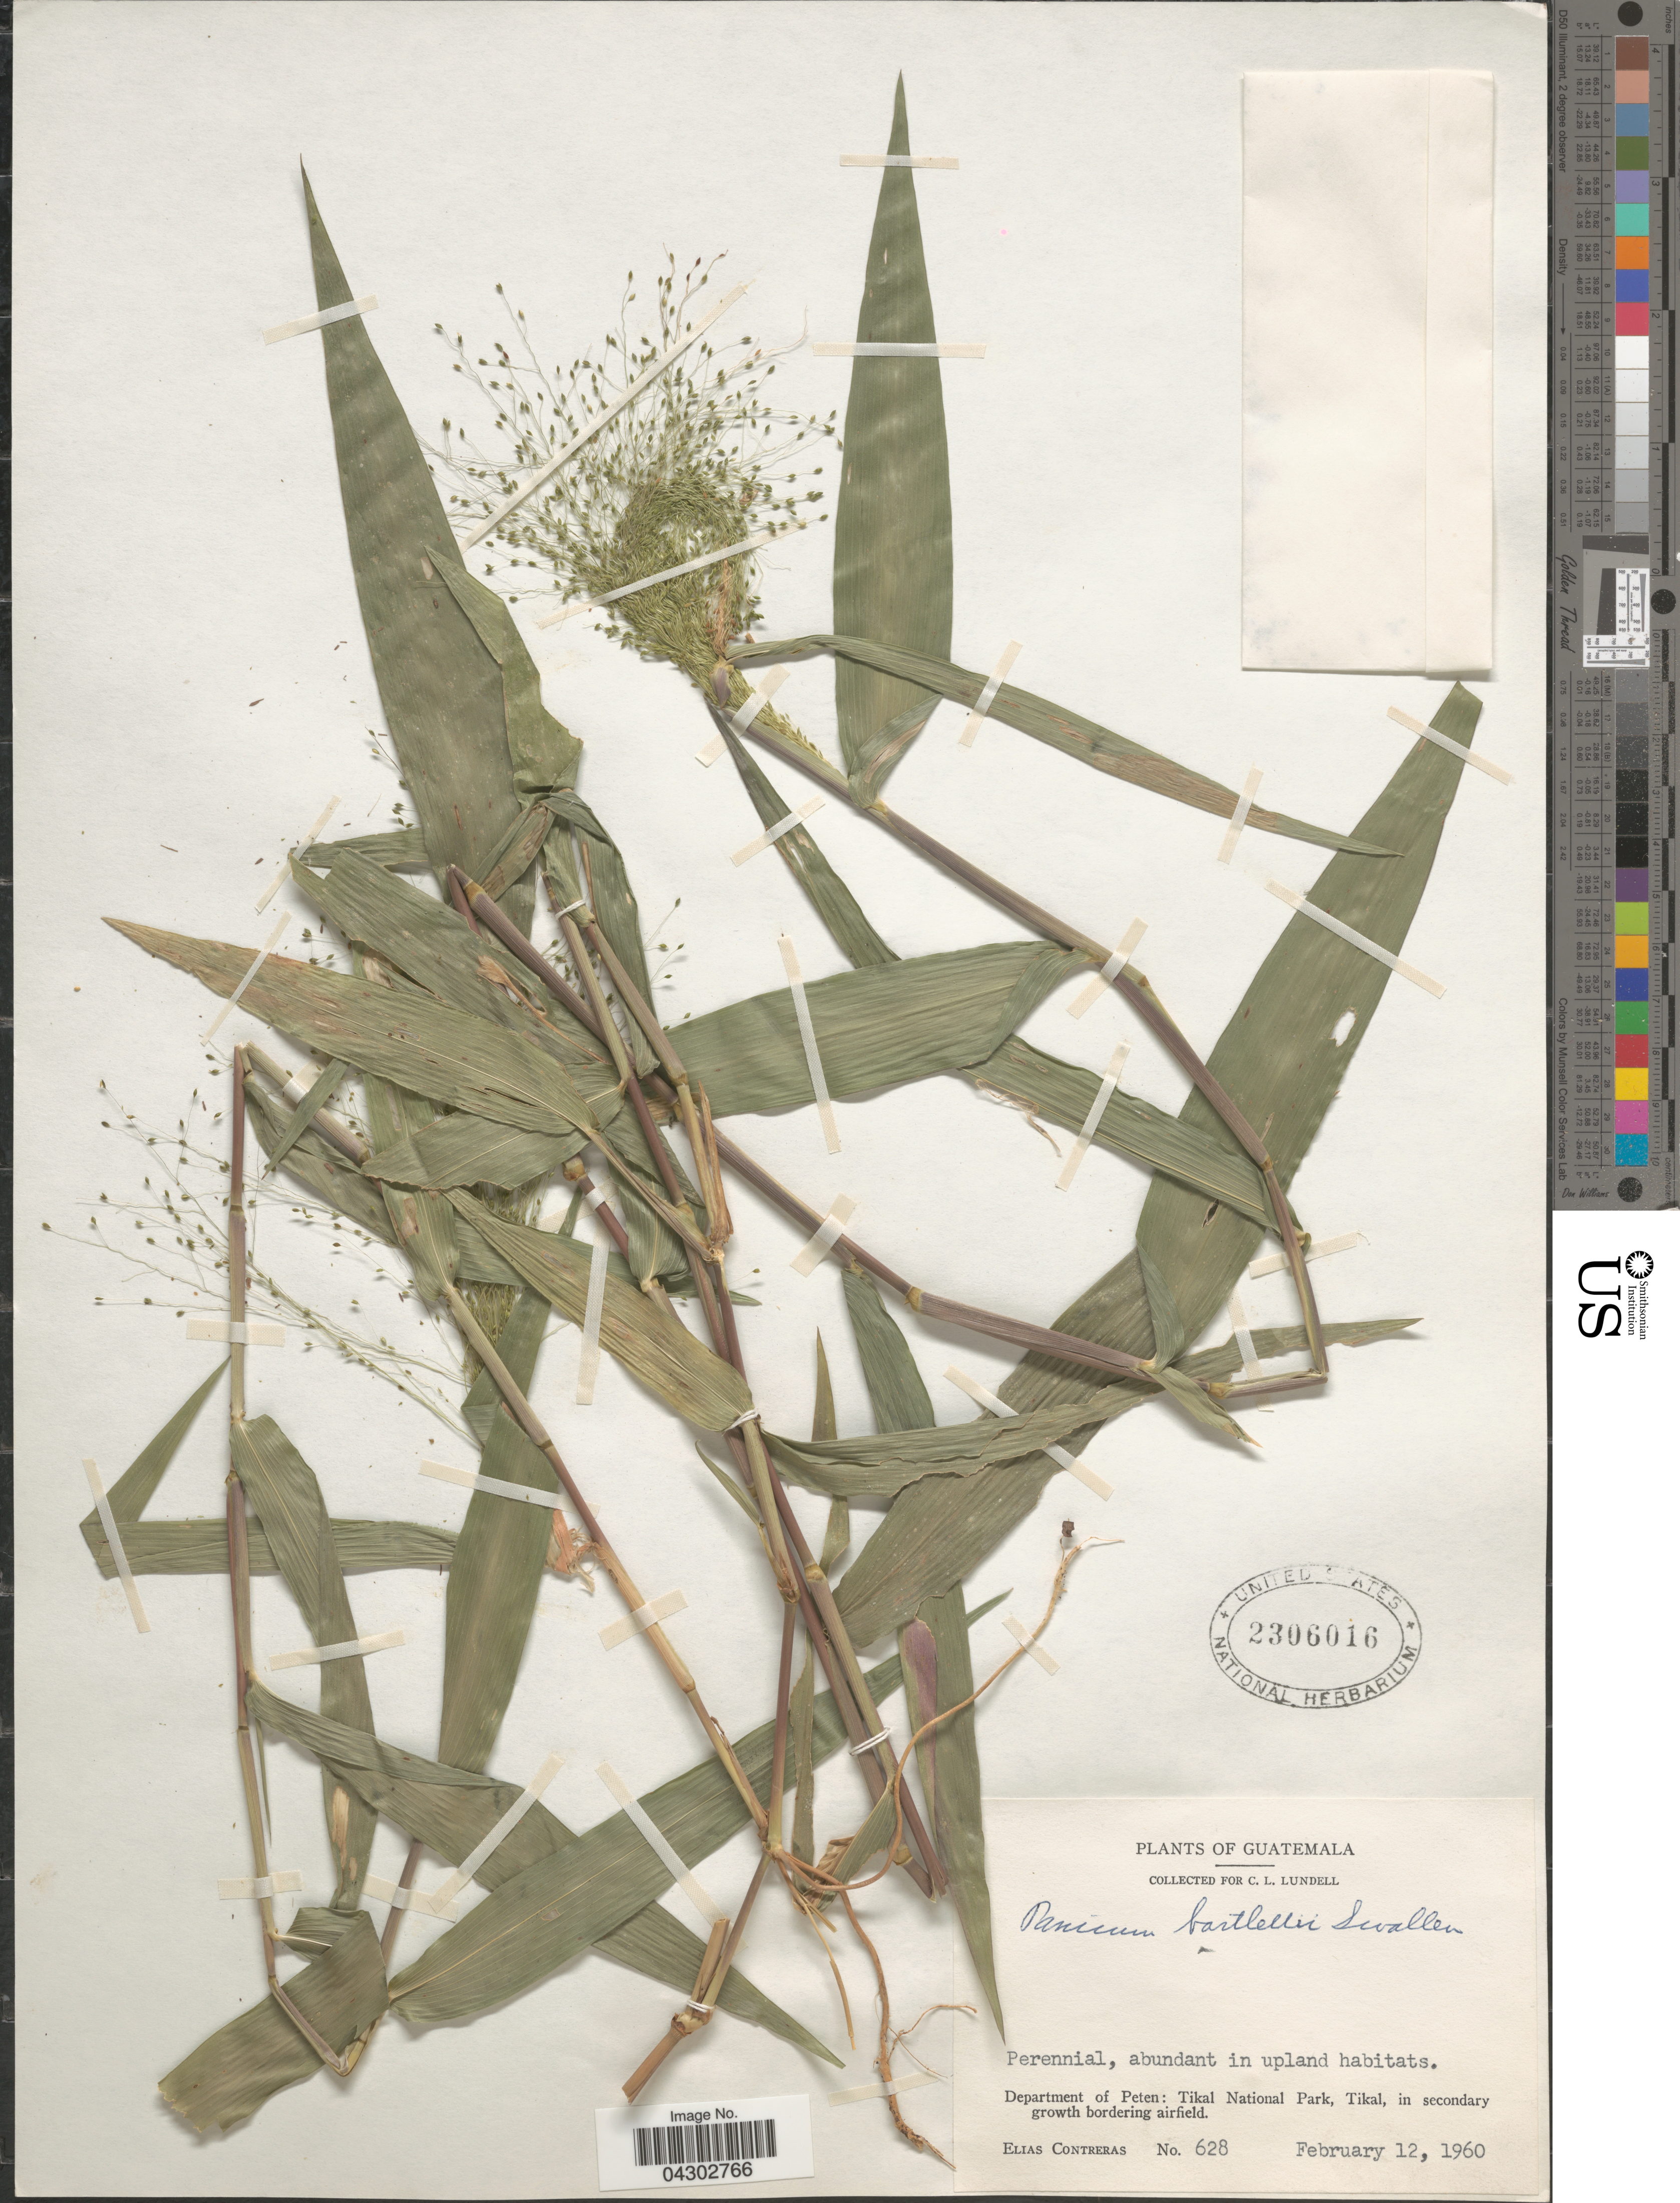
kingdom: Plantae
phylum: Tracheophyta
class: Liliopsida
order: Poales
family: Poaceae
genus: Panicum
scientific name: Panicum bartlettii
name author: Swallen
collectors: E. Contreras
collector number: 628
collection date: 1960-02-12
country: Guatemala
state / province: El Peten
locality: Department of Peten: Tikal National Park, Tikal, in secondary growth bordering airfield.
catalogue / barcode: US 2306016